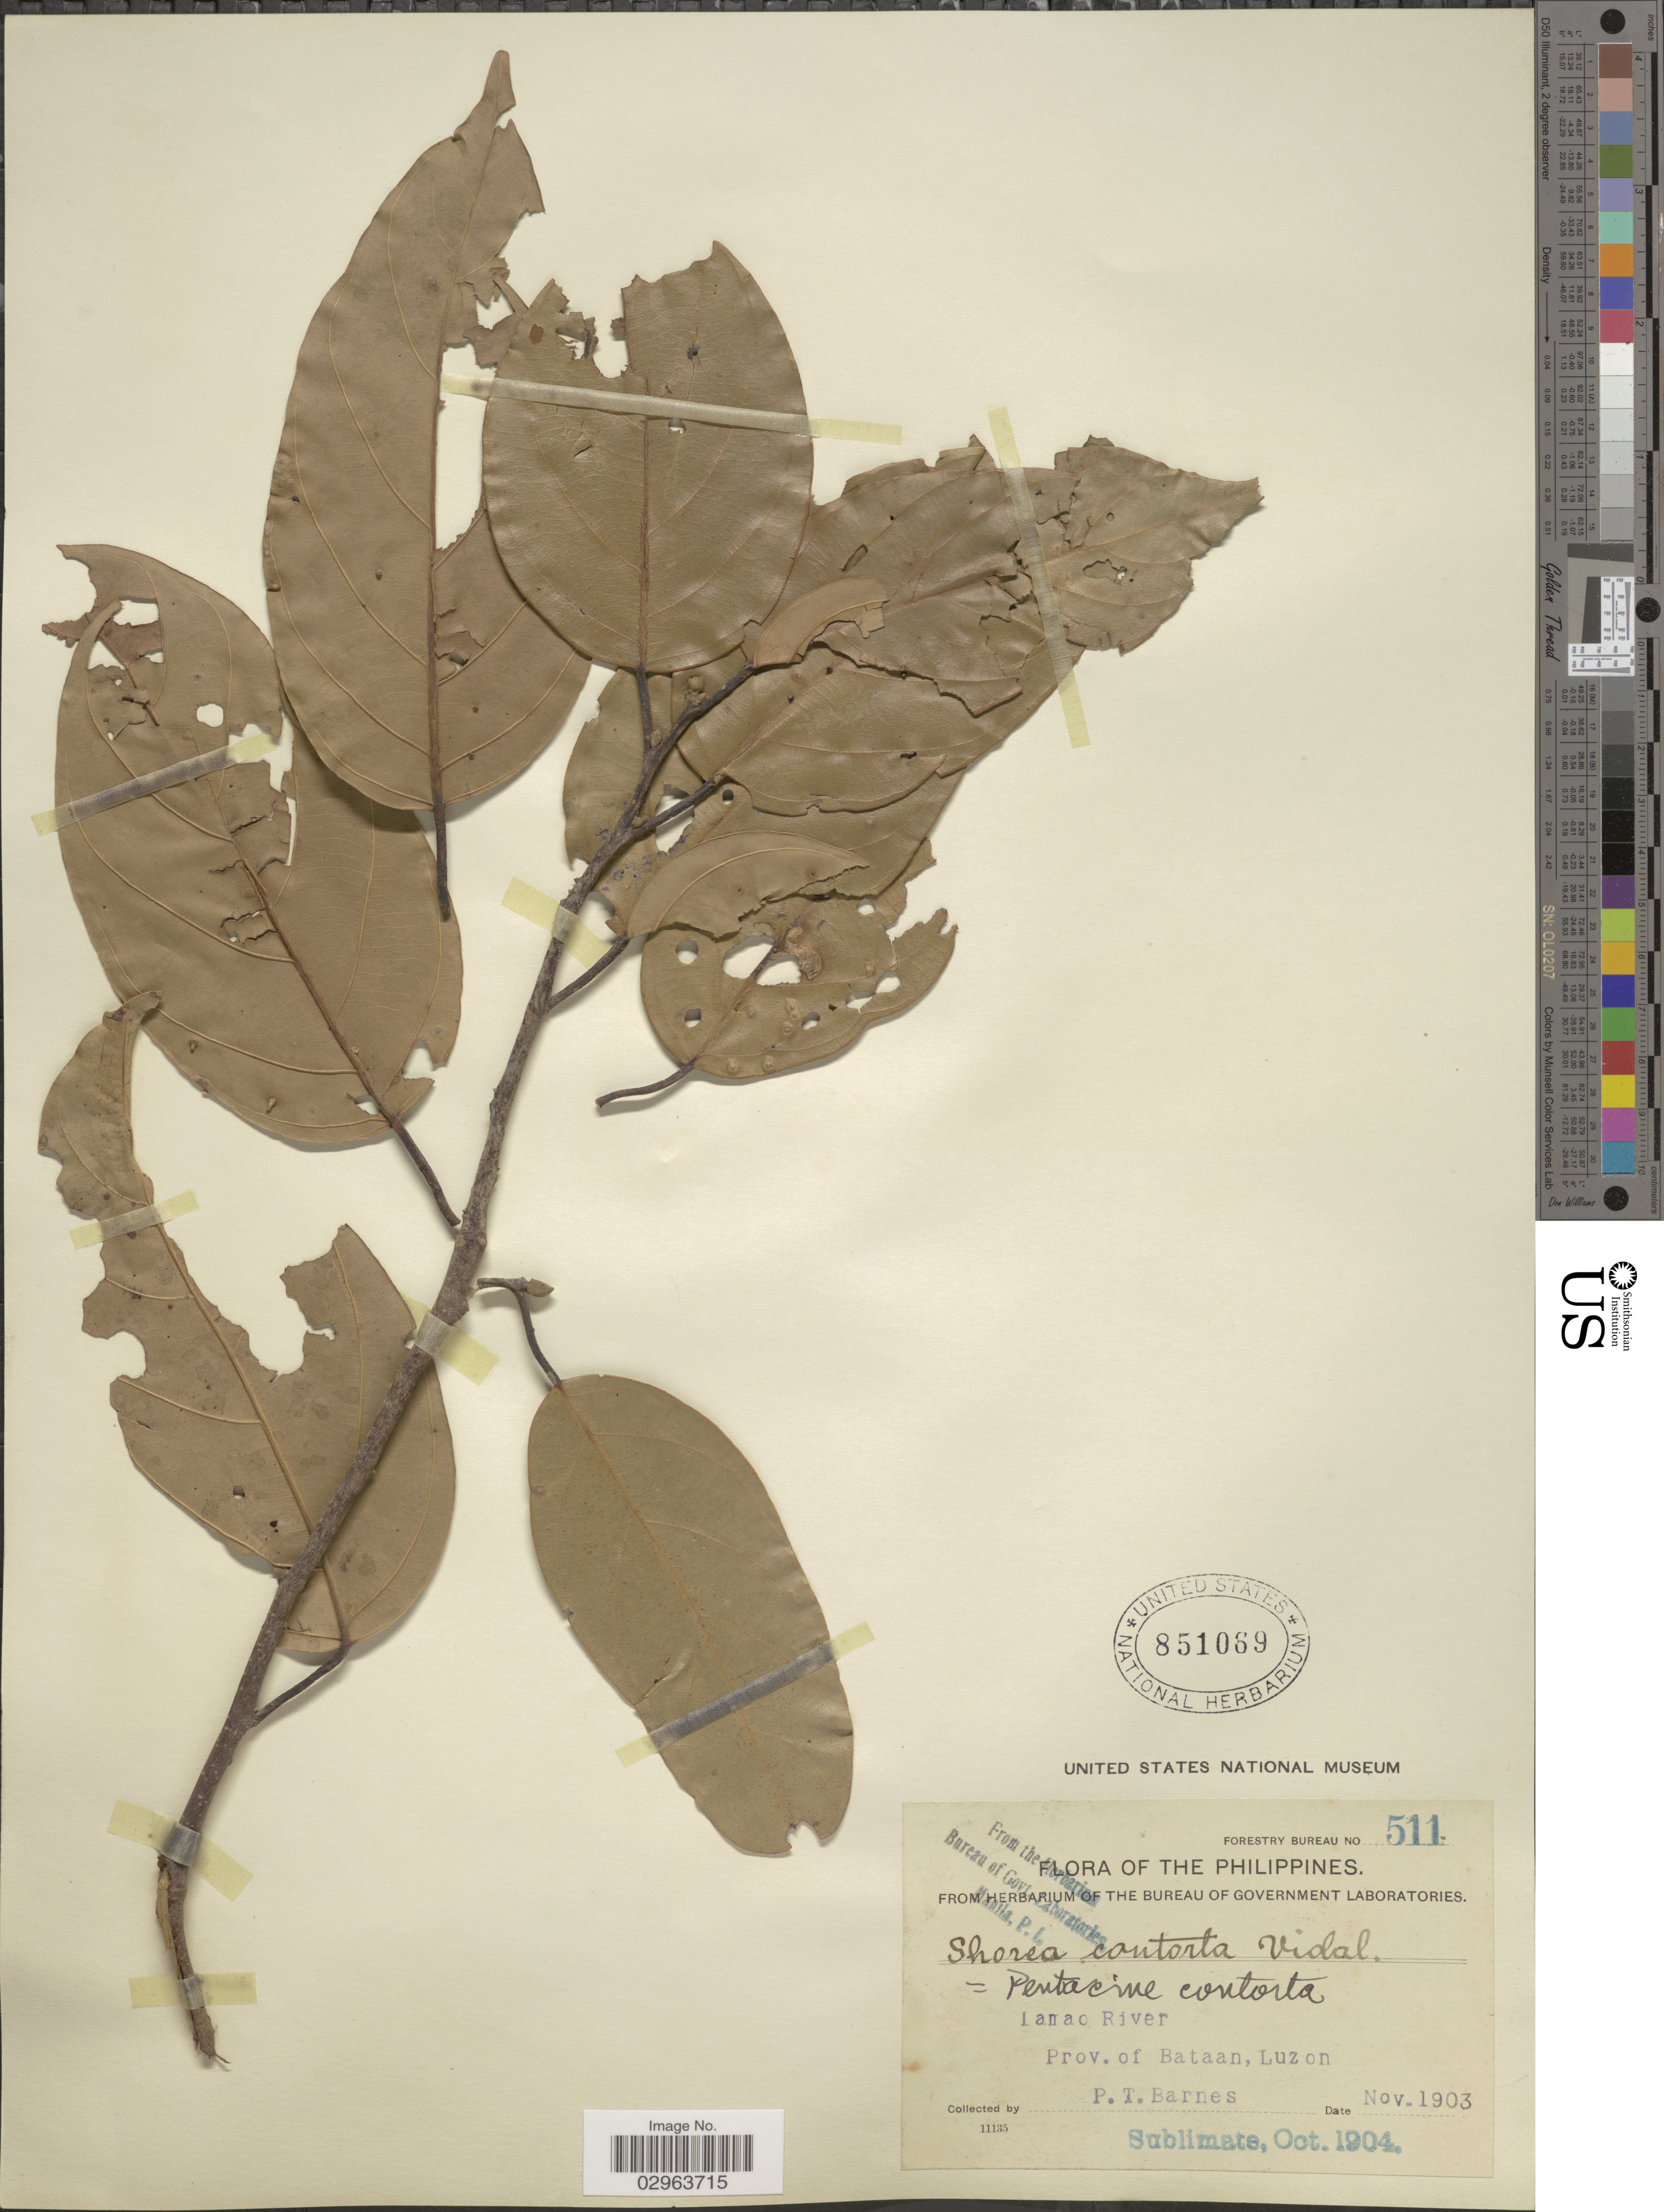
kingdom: Plantae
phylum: Tracheophyta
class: Magnoliopsida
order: Malvales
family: Dipterocarpaceae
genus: Pentacme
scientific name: Pentacme contorta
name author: (S. Vidal) Merr. & Rolfe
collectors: P. Barnes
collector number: Forestry Bureau 511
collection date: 1903-11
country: Philippines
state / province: Central Luzon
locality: Lamao River Prov. of Bataan, Luzon.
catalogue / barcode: US 851069